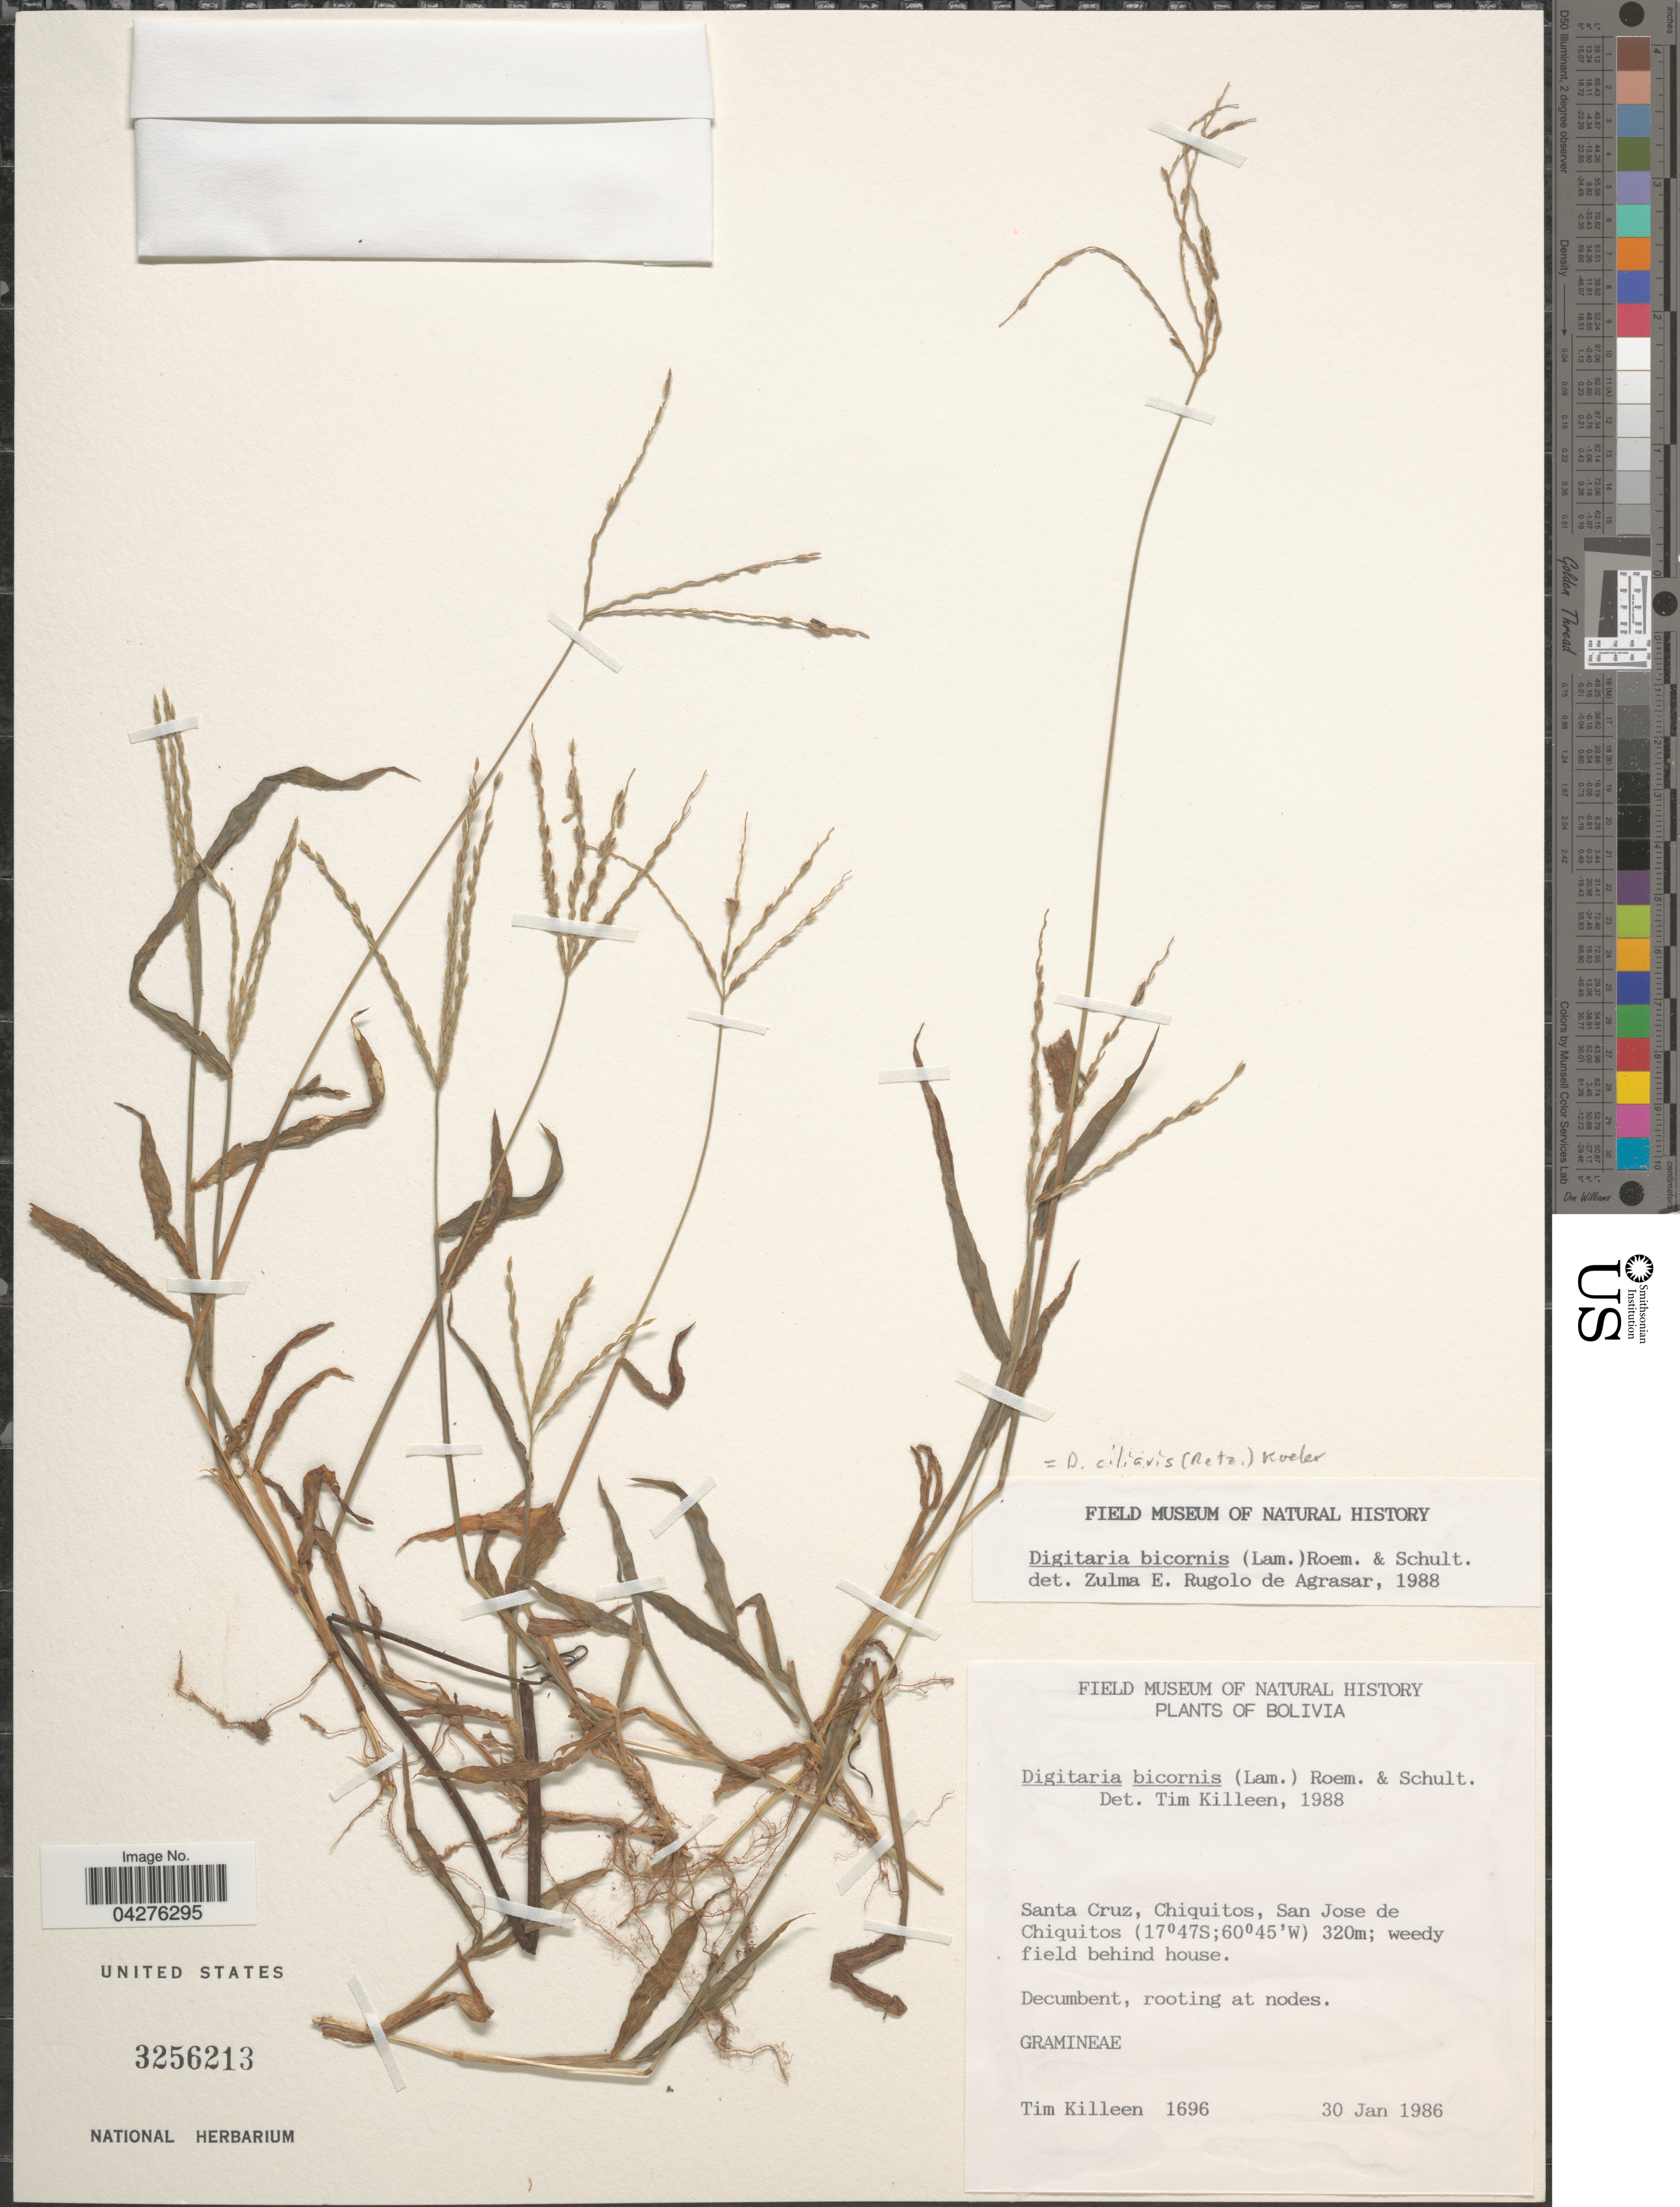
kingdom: Plantae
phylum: Tracheophyta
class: Liliopsida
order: Poales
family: Poaceae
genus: Digitaria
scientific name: Digitaria ciliaris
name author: (Retz.) Koeler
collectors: T. J. Killeen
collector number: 1696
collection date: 1986-01-30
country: Bolivia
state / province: Santa Cruz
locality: Chiquitos, San Jose de Chiquitos.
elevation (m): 320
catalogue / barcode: US 3256215